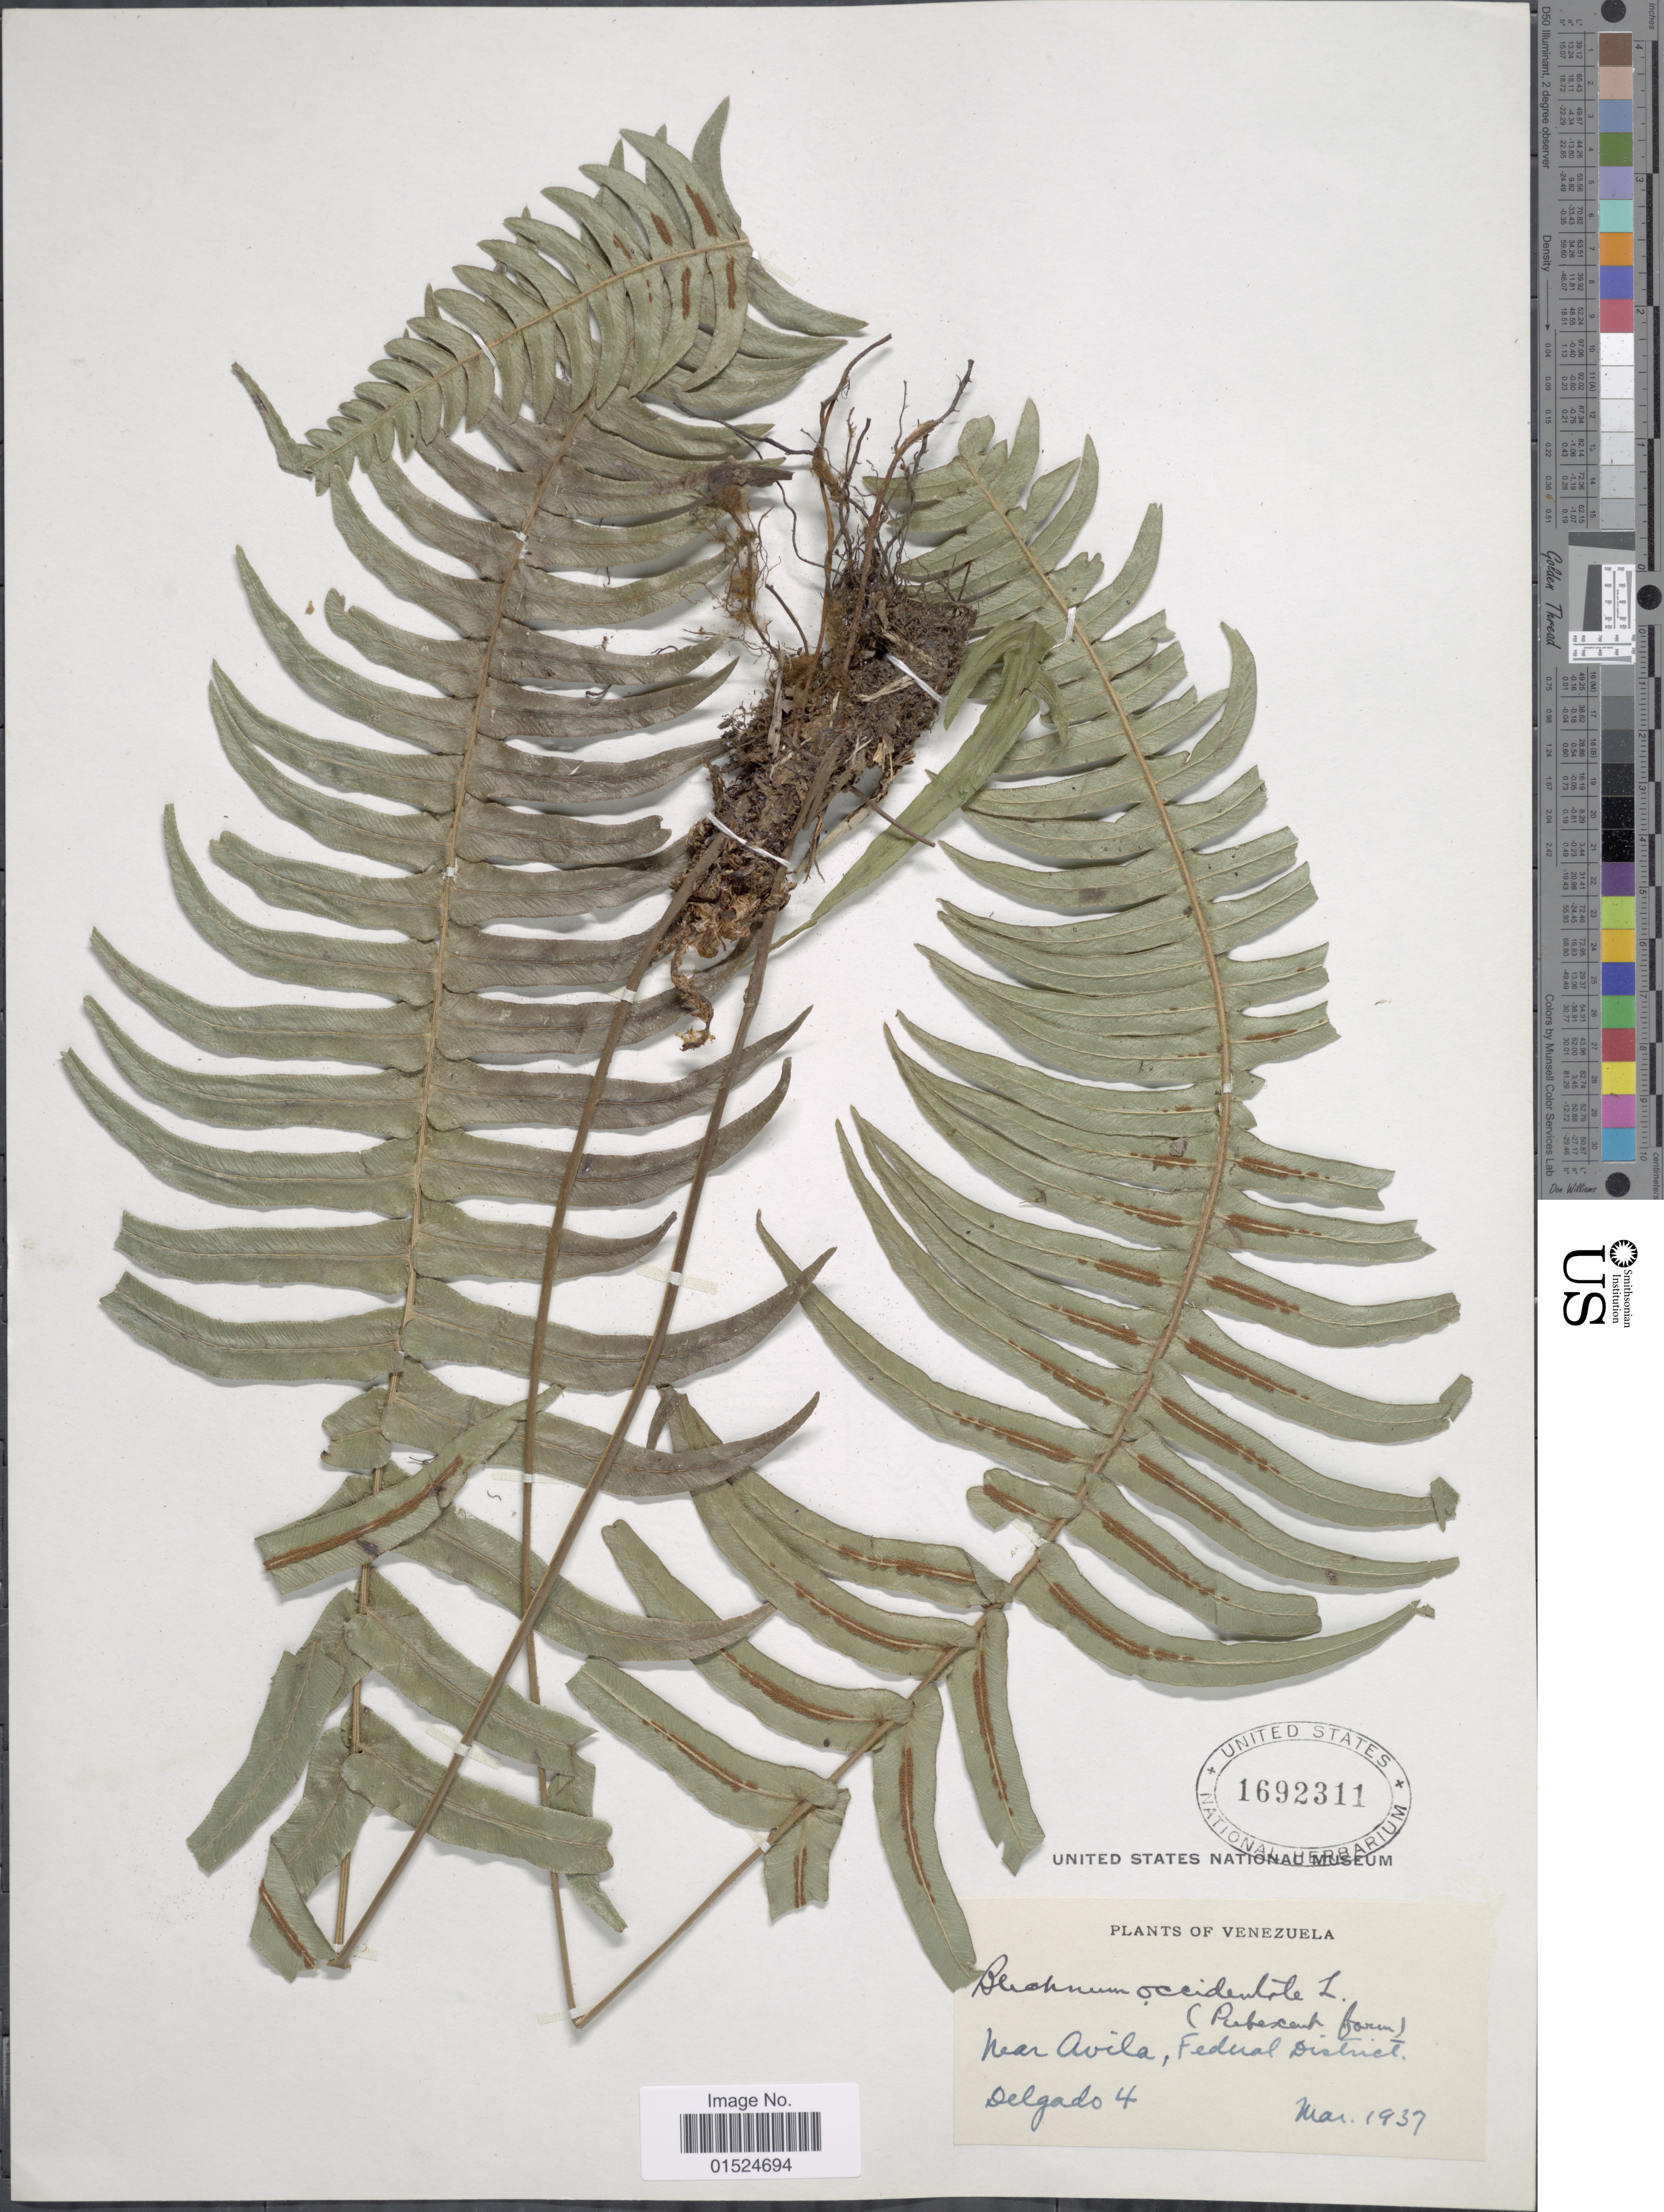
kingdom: Plantae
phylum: Tracheophyta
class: Polypodiopsida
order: Polypodiales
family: Blechnaceae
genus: Blechnum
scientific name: Blechnum falciculatum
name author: C. Presl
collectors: Delgado, --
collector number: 4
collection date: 1937-03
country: Venezuela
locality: Near Avila, Federal District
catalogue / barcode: US 1692311